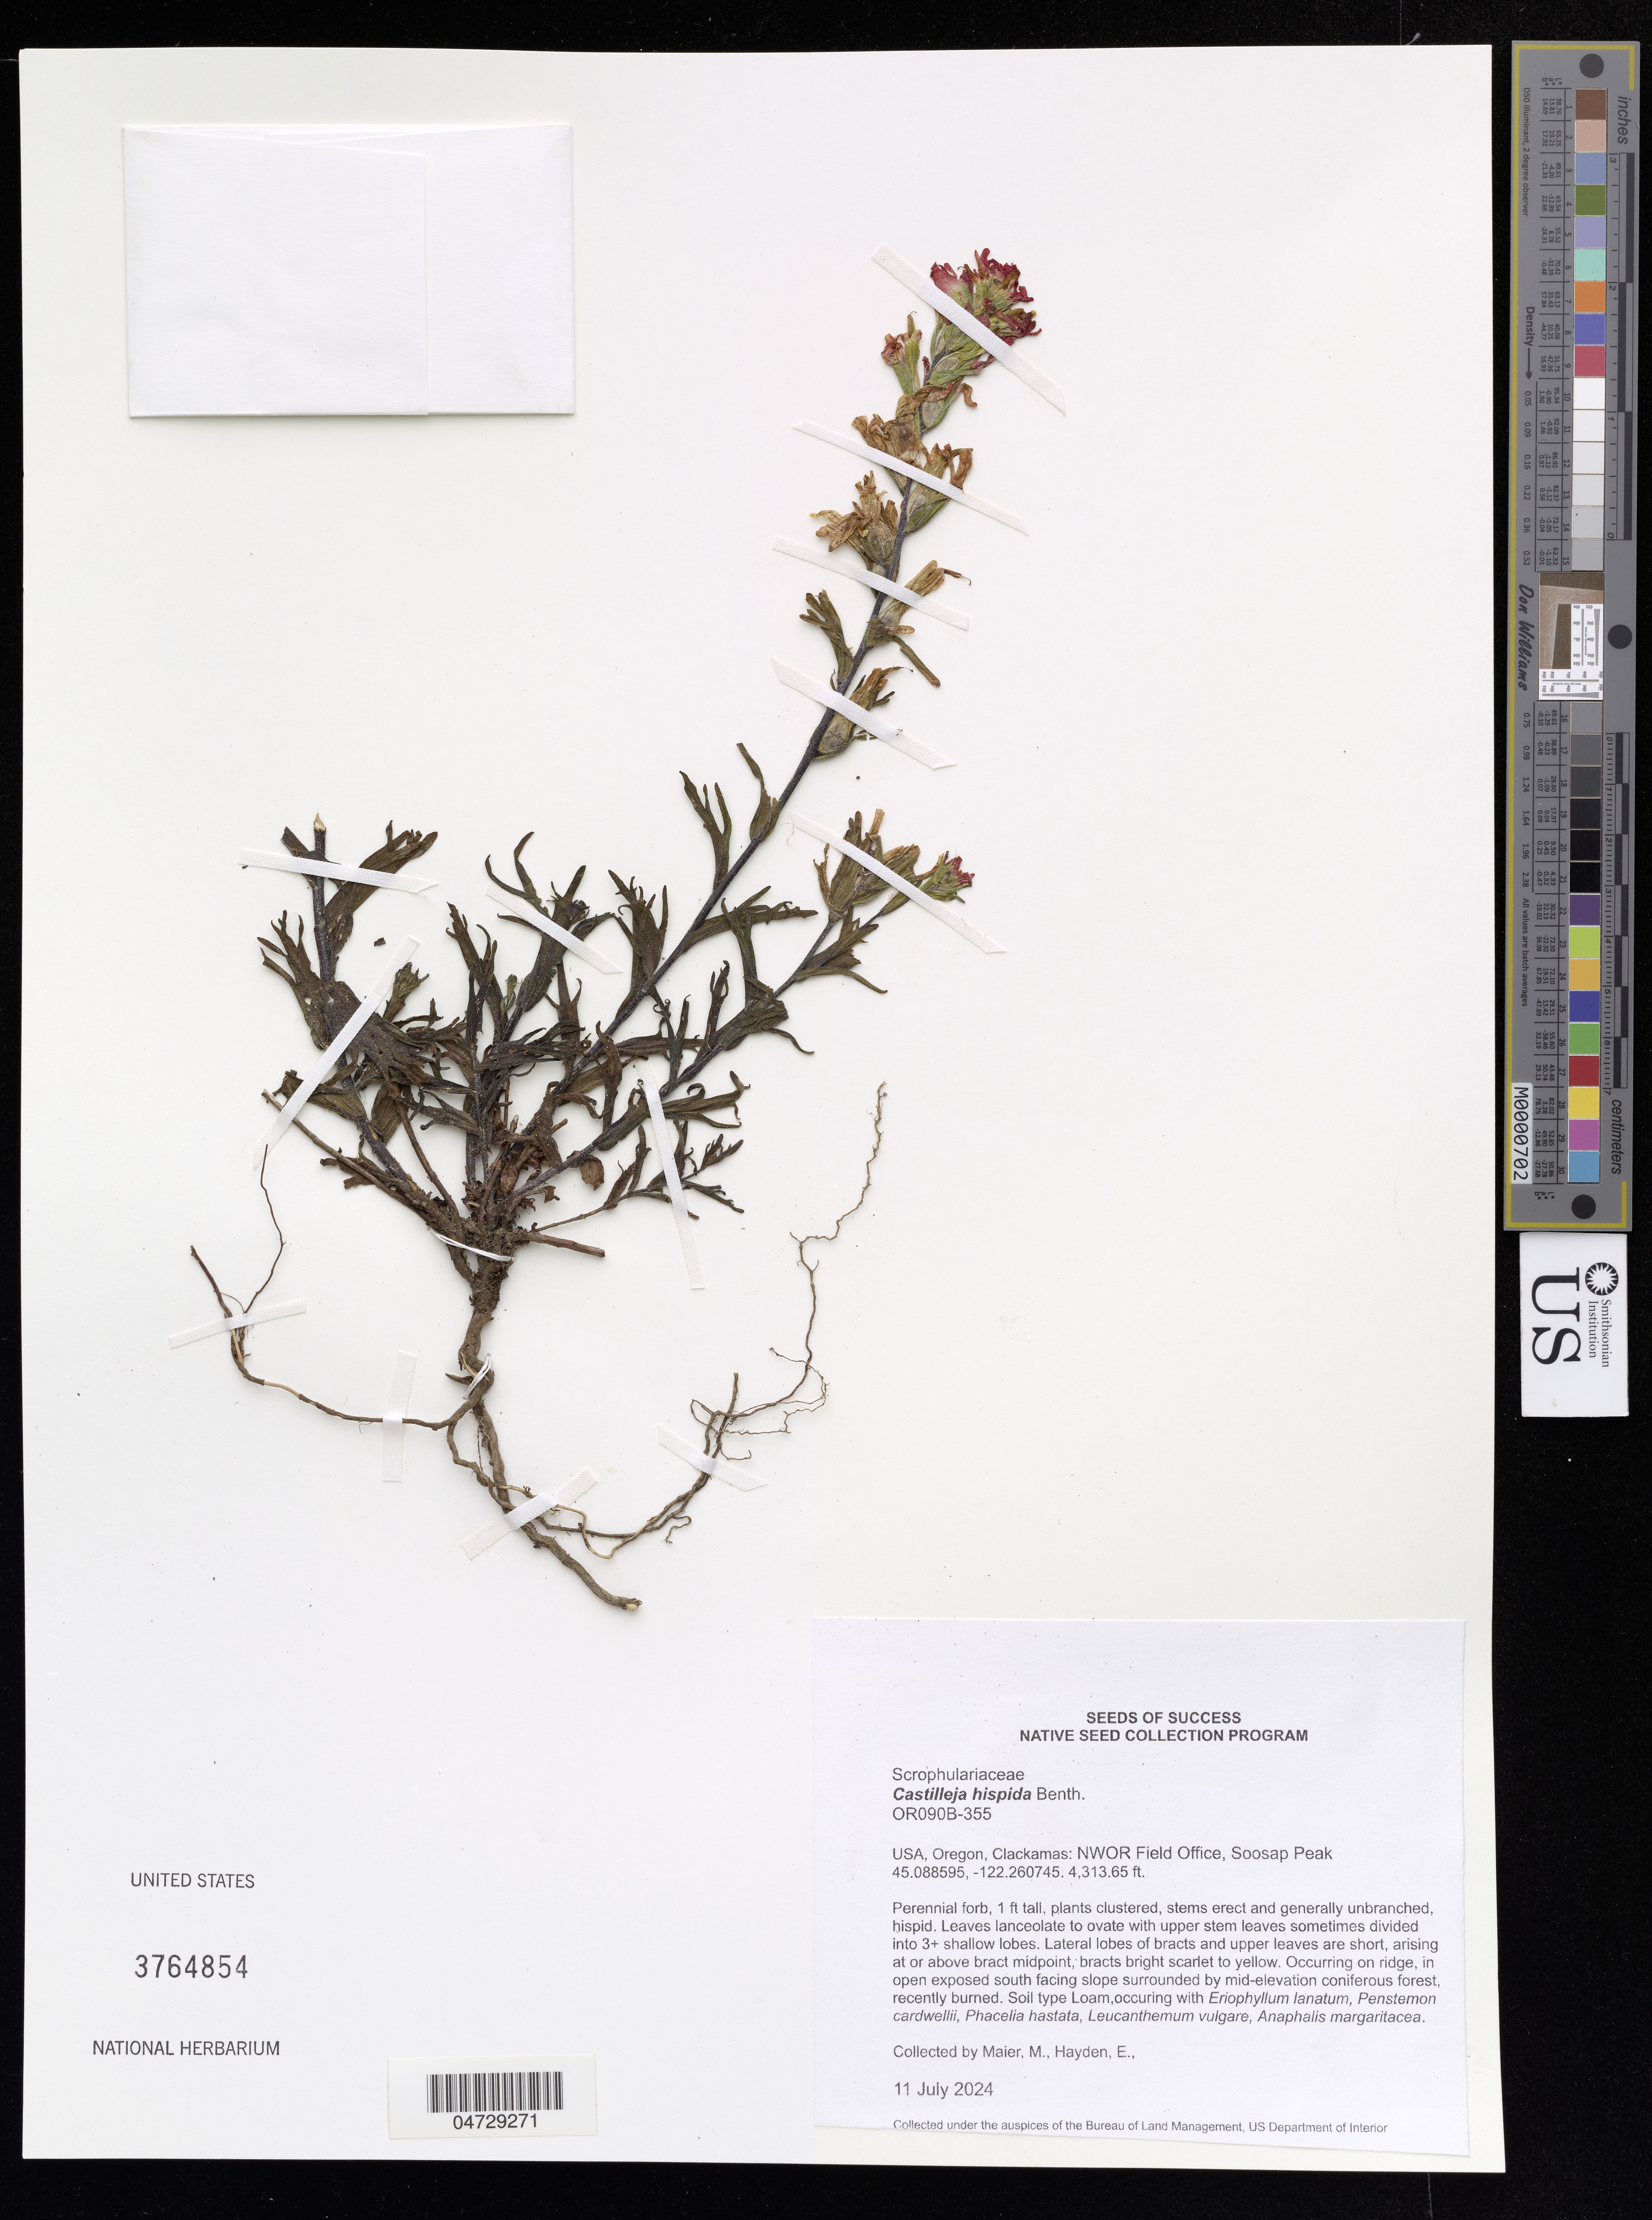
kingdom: Plantae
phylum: Tracheophyta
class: Magnoliopsida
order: Lamiales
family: Orobanchaceae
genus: Castilleja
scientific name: Castilleja hispida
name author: Benth. ex Hook.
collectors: M. Maier & E. Hayden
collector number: OR090B-355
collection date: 2024-07-11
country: United States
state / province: Oregon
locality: USA, Oregon, Clackamas: NWOR Field Office, Soosap Peak.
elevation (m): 1315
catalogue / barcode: US 3764854